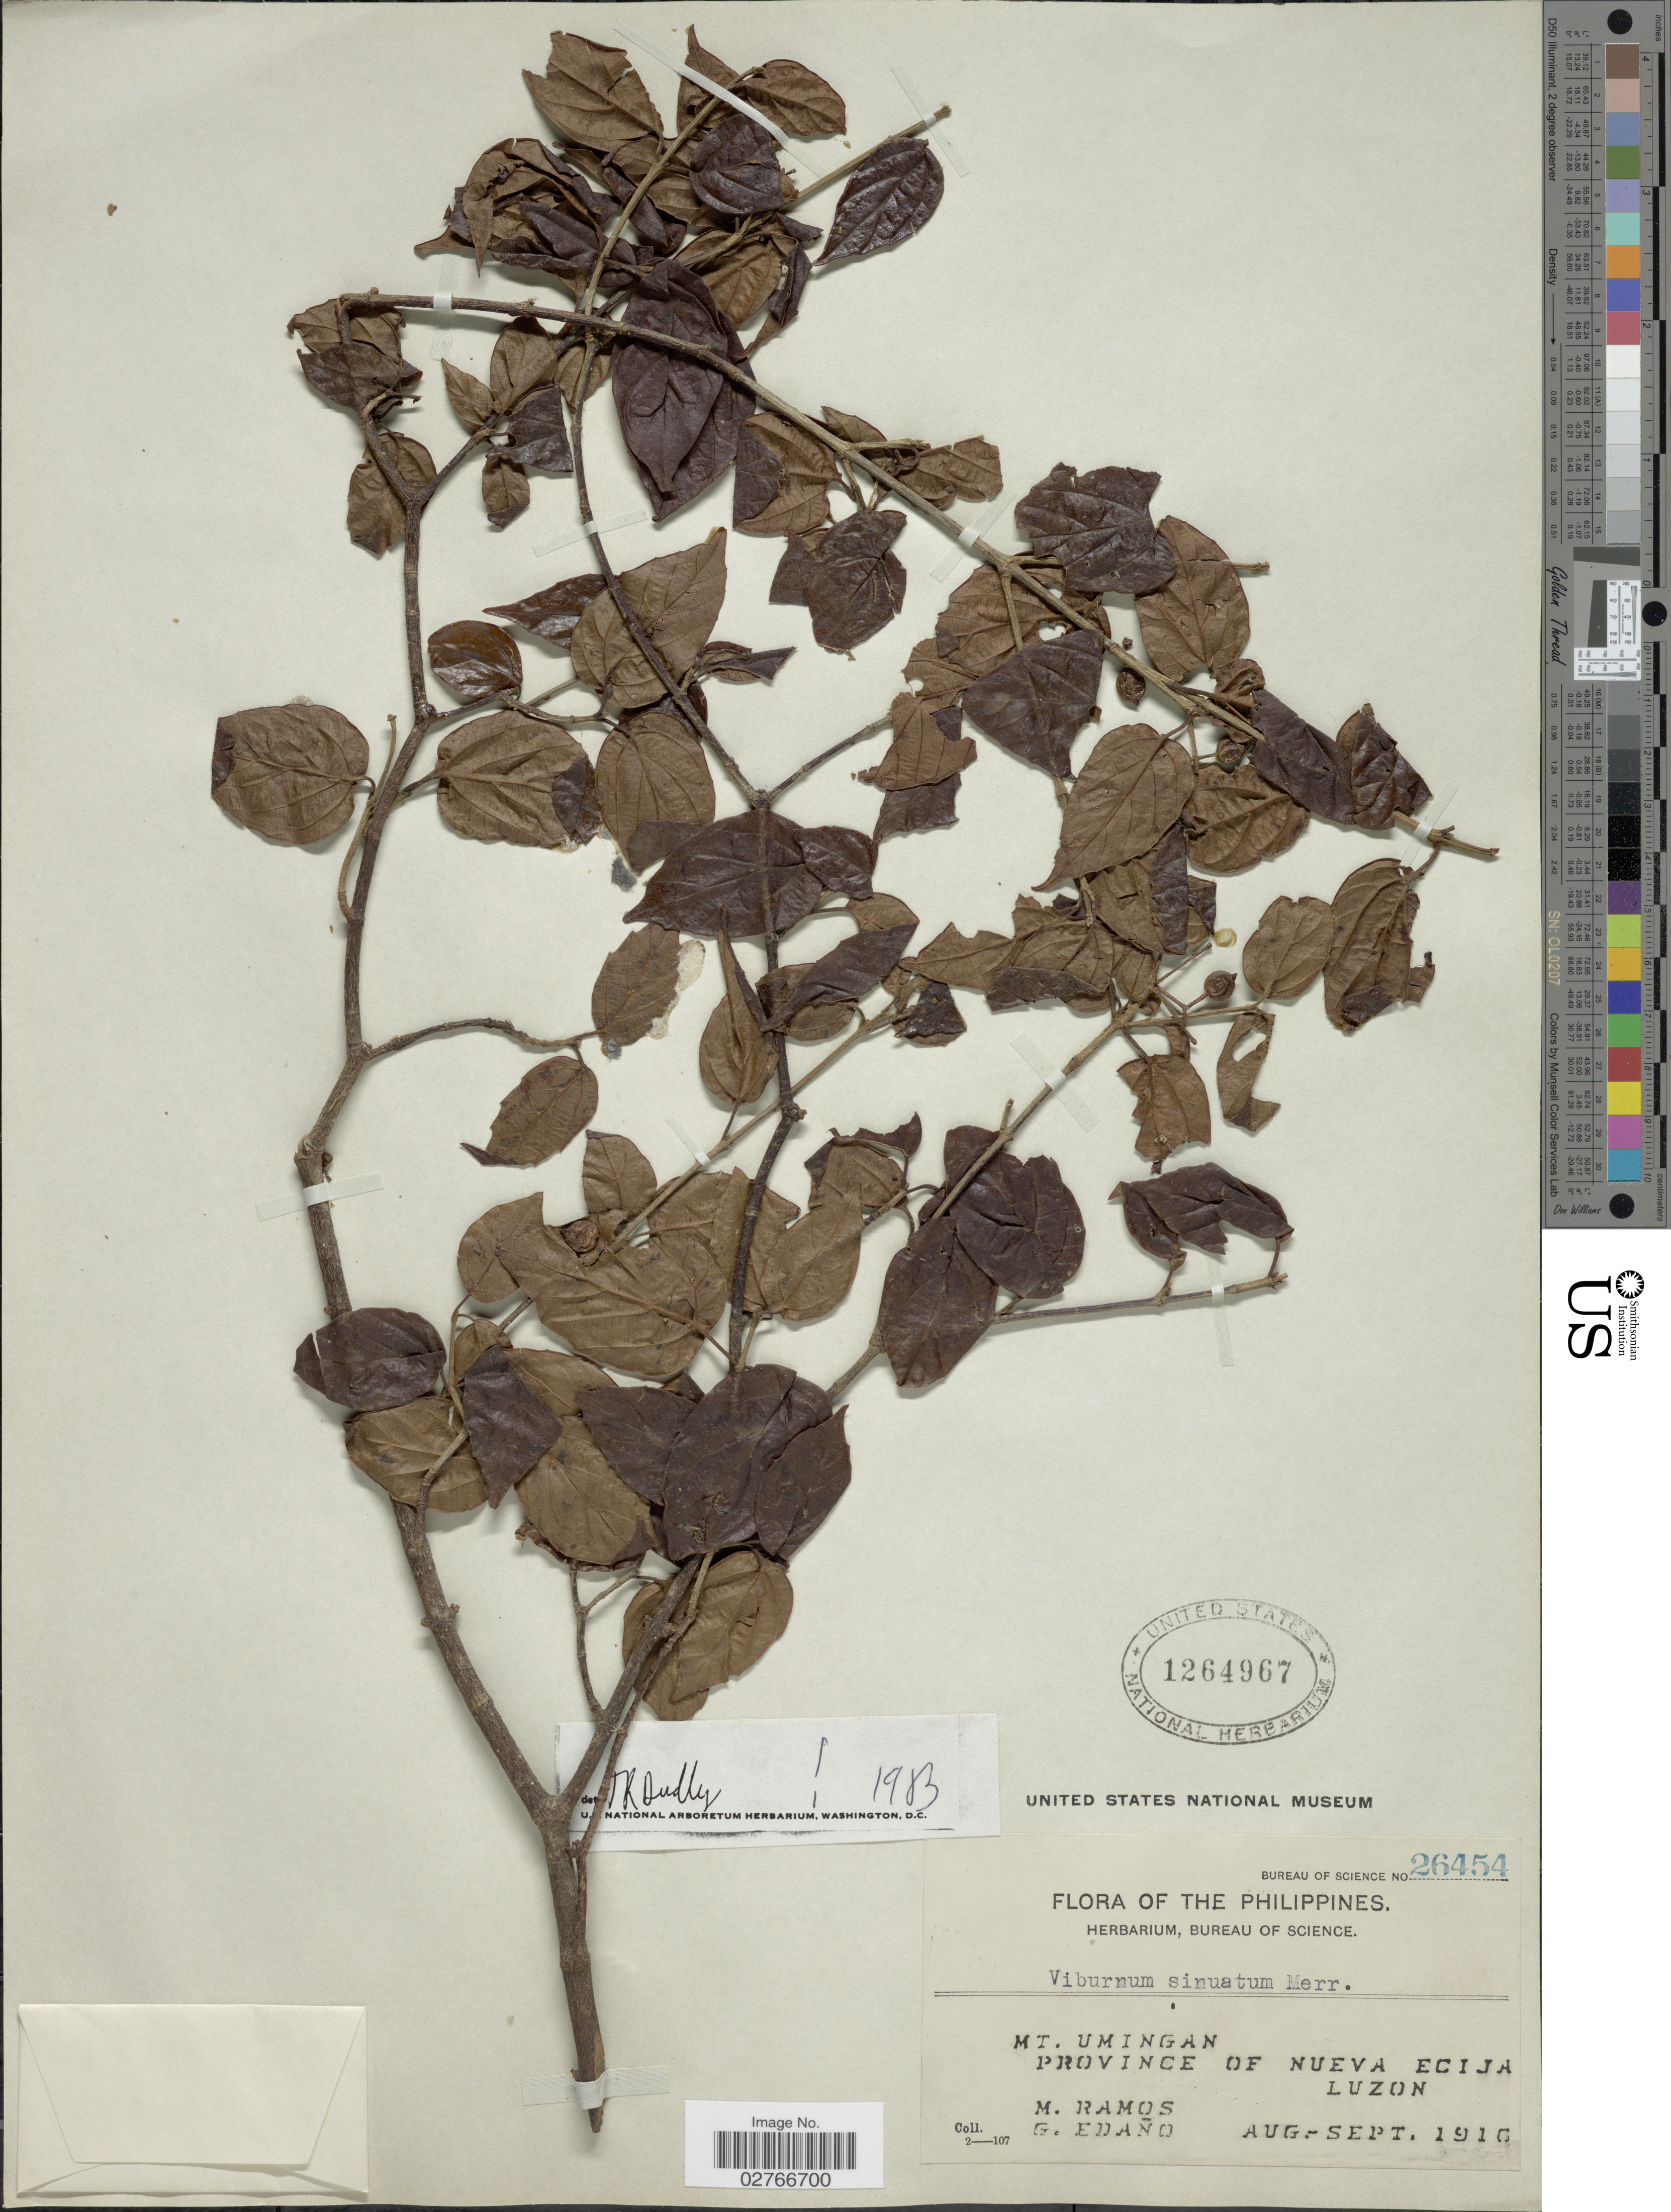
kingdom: Plantae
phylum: Tracheophyta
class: Magnoliopsida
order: Dipsacales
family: Viburnaceae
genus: Viburnum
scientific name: Viburnum sinuatum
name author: Merr.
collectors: M. Ramos & G. Edaño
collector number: Bureau of Science 26454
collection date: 1916-08/1916-09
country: Philippines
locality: Mt. Umingan. Province of Nueva Ecija, Luzon.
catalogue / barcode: US 1264967